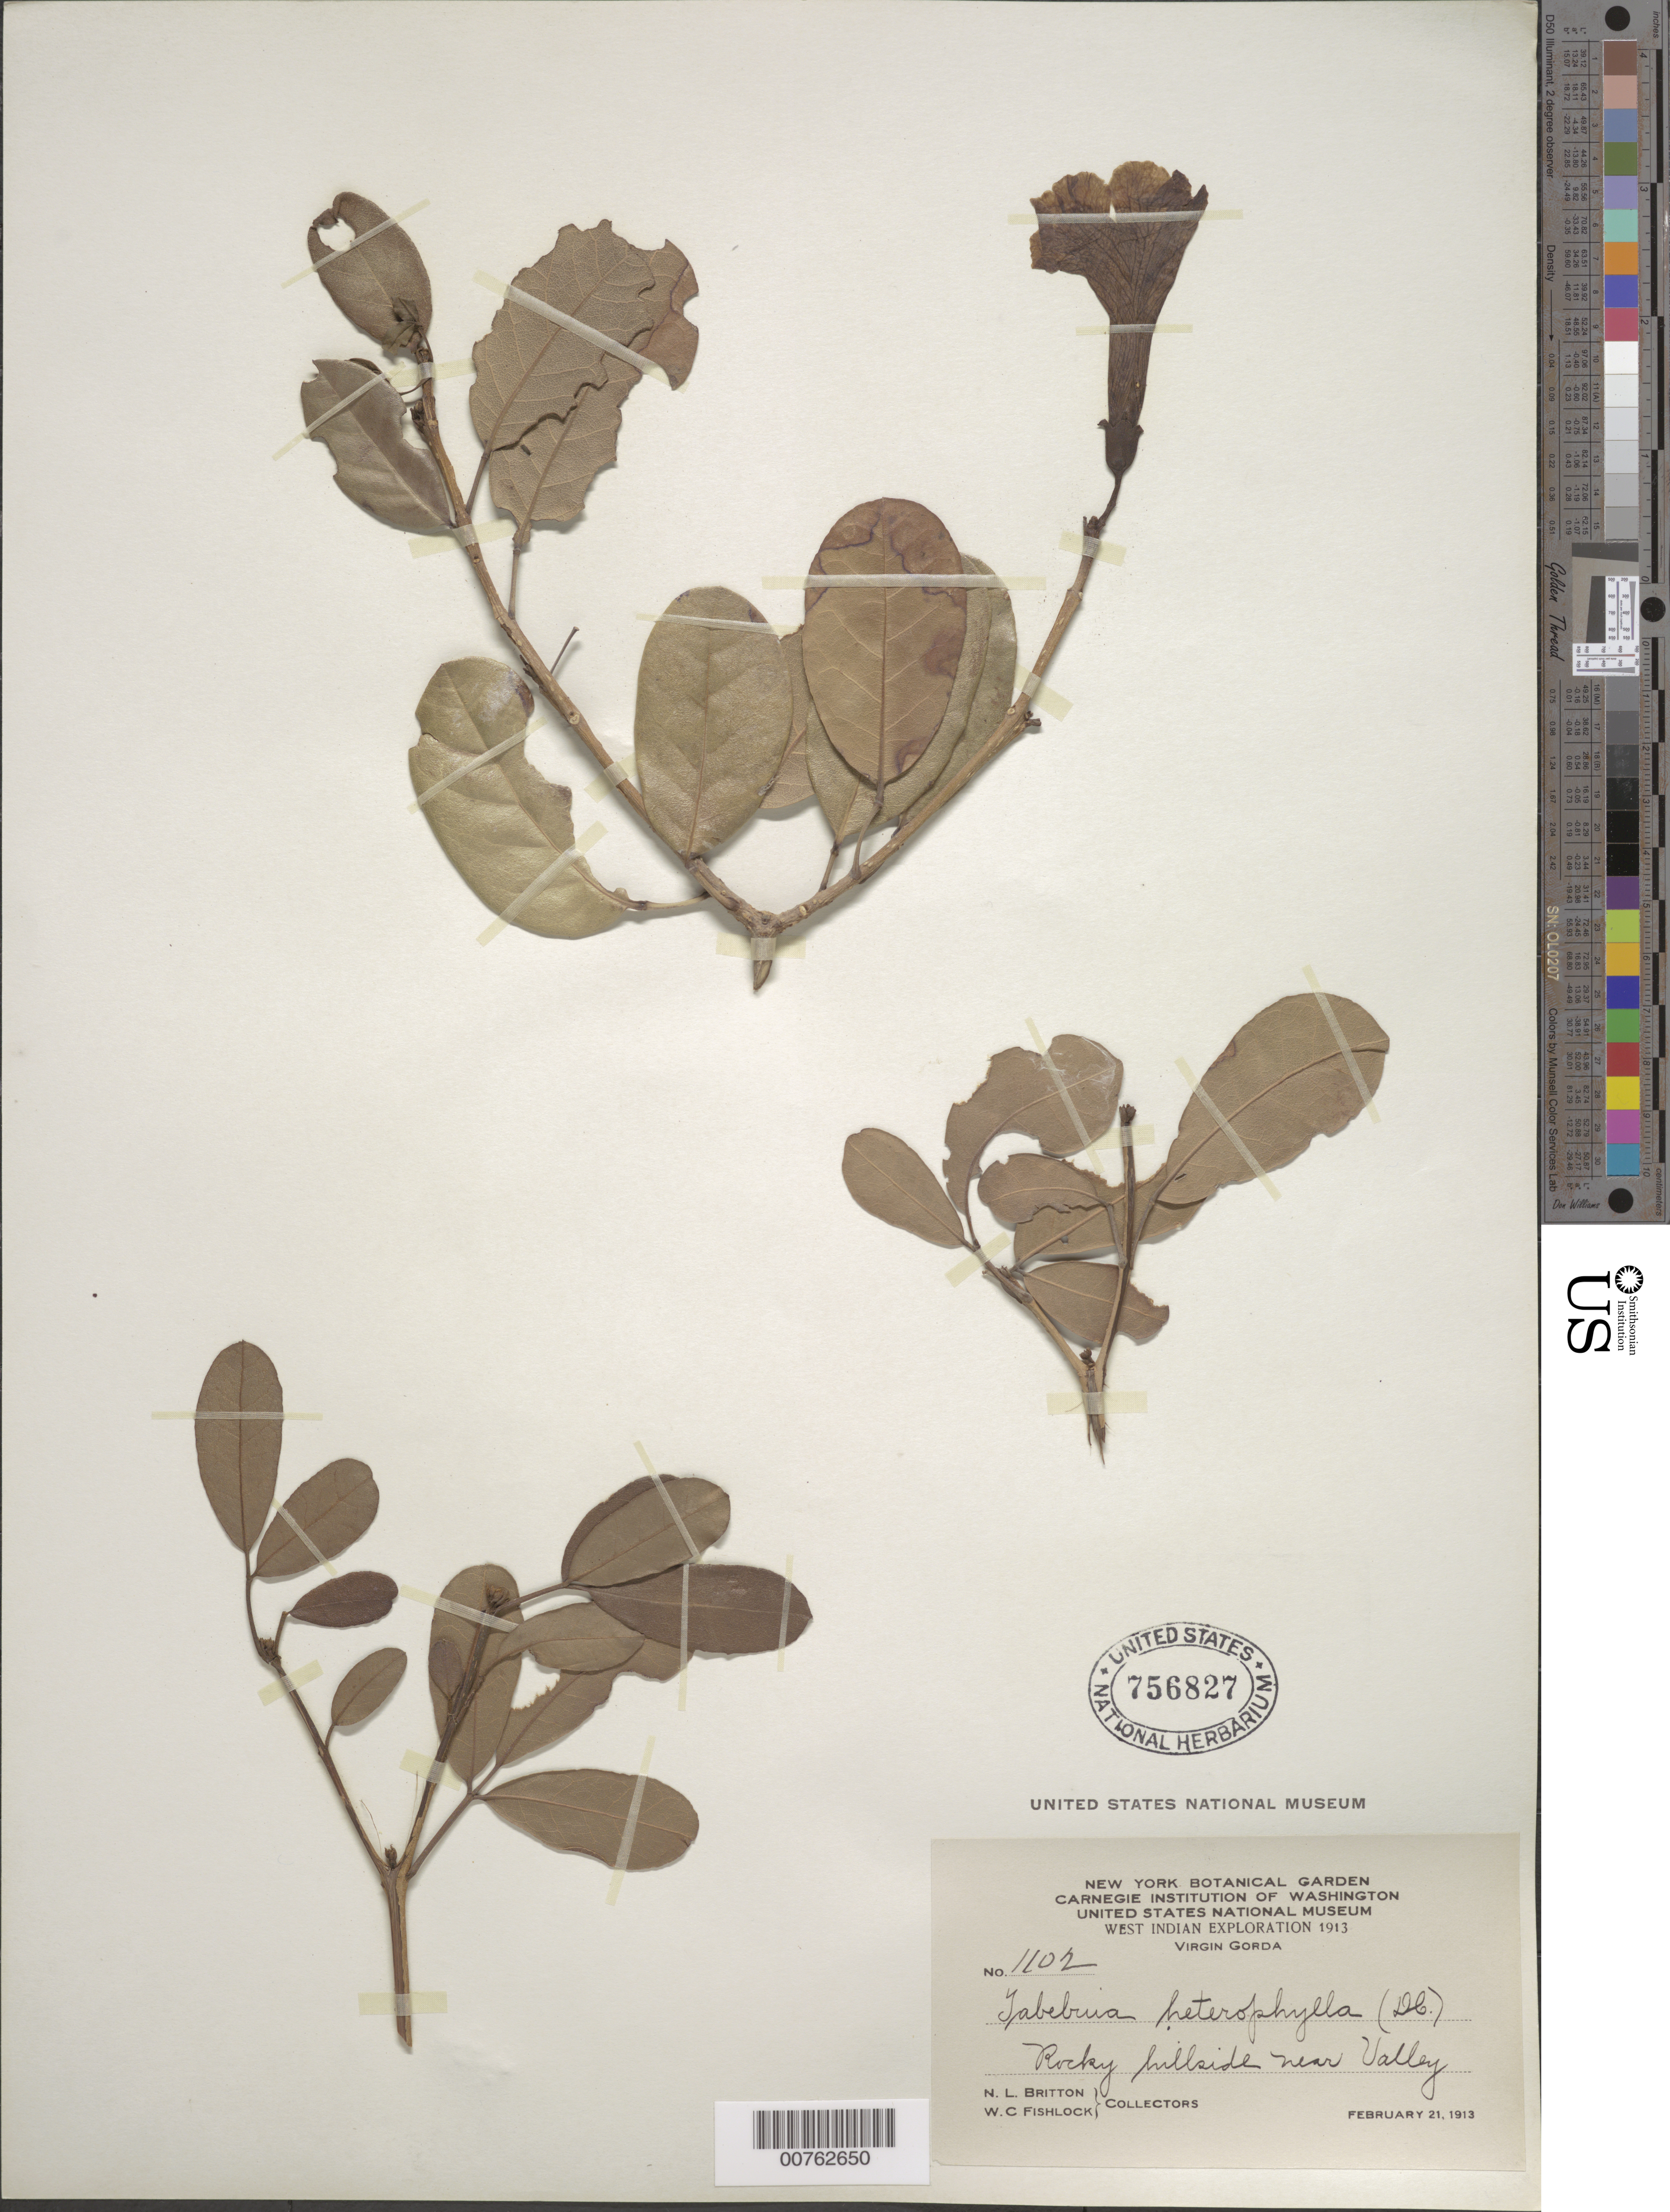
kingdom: Plantae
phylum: Tracheophyta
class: Magnoliopsida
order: Lamiales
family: Bignoniaceae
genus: Tabebuia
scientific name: Tabebuia heterophylla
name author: (DC.) Britton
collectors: N. Britton & W. Fishlock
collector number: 1102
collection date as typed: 21 Feb 1913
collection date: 1913-02-21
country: British Virgin Islands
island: Virgin Gorda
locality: Near Valley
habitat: Rocky hillside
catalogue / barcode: US 756827